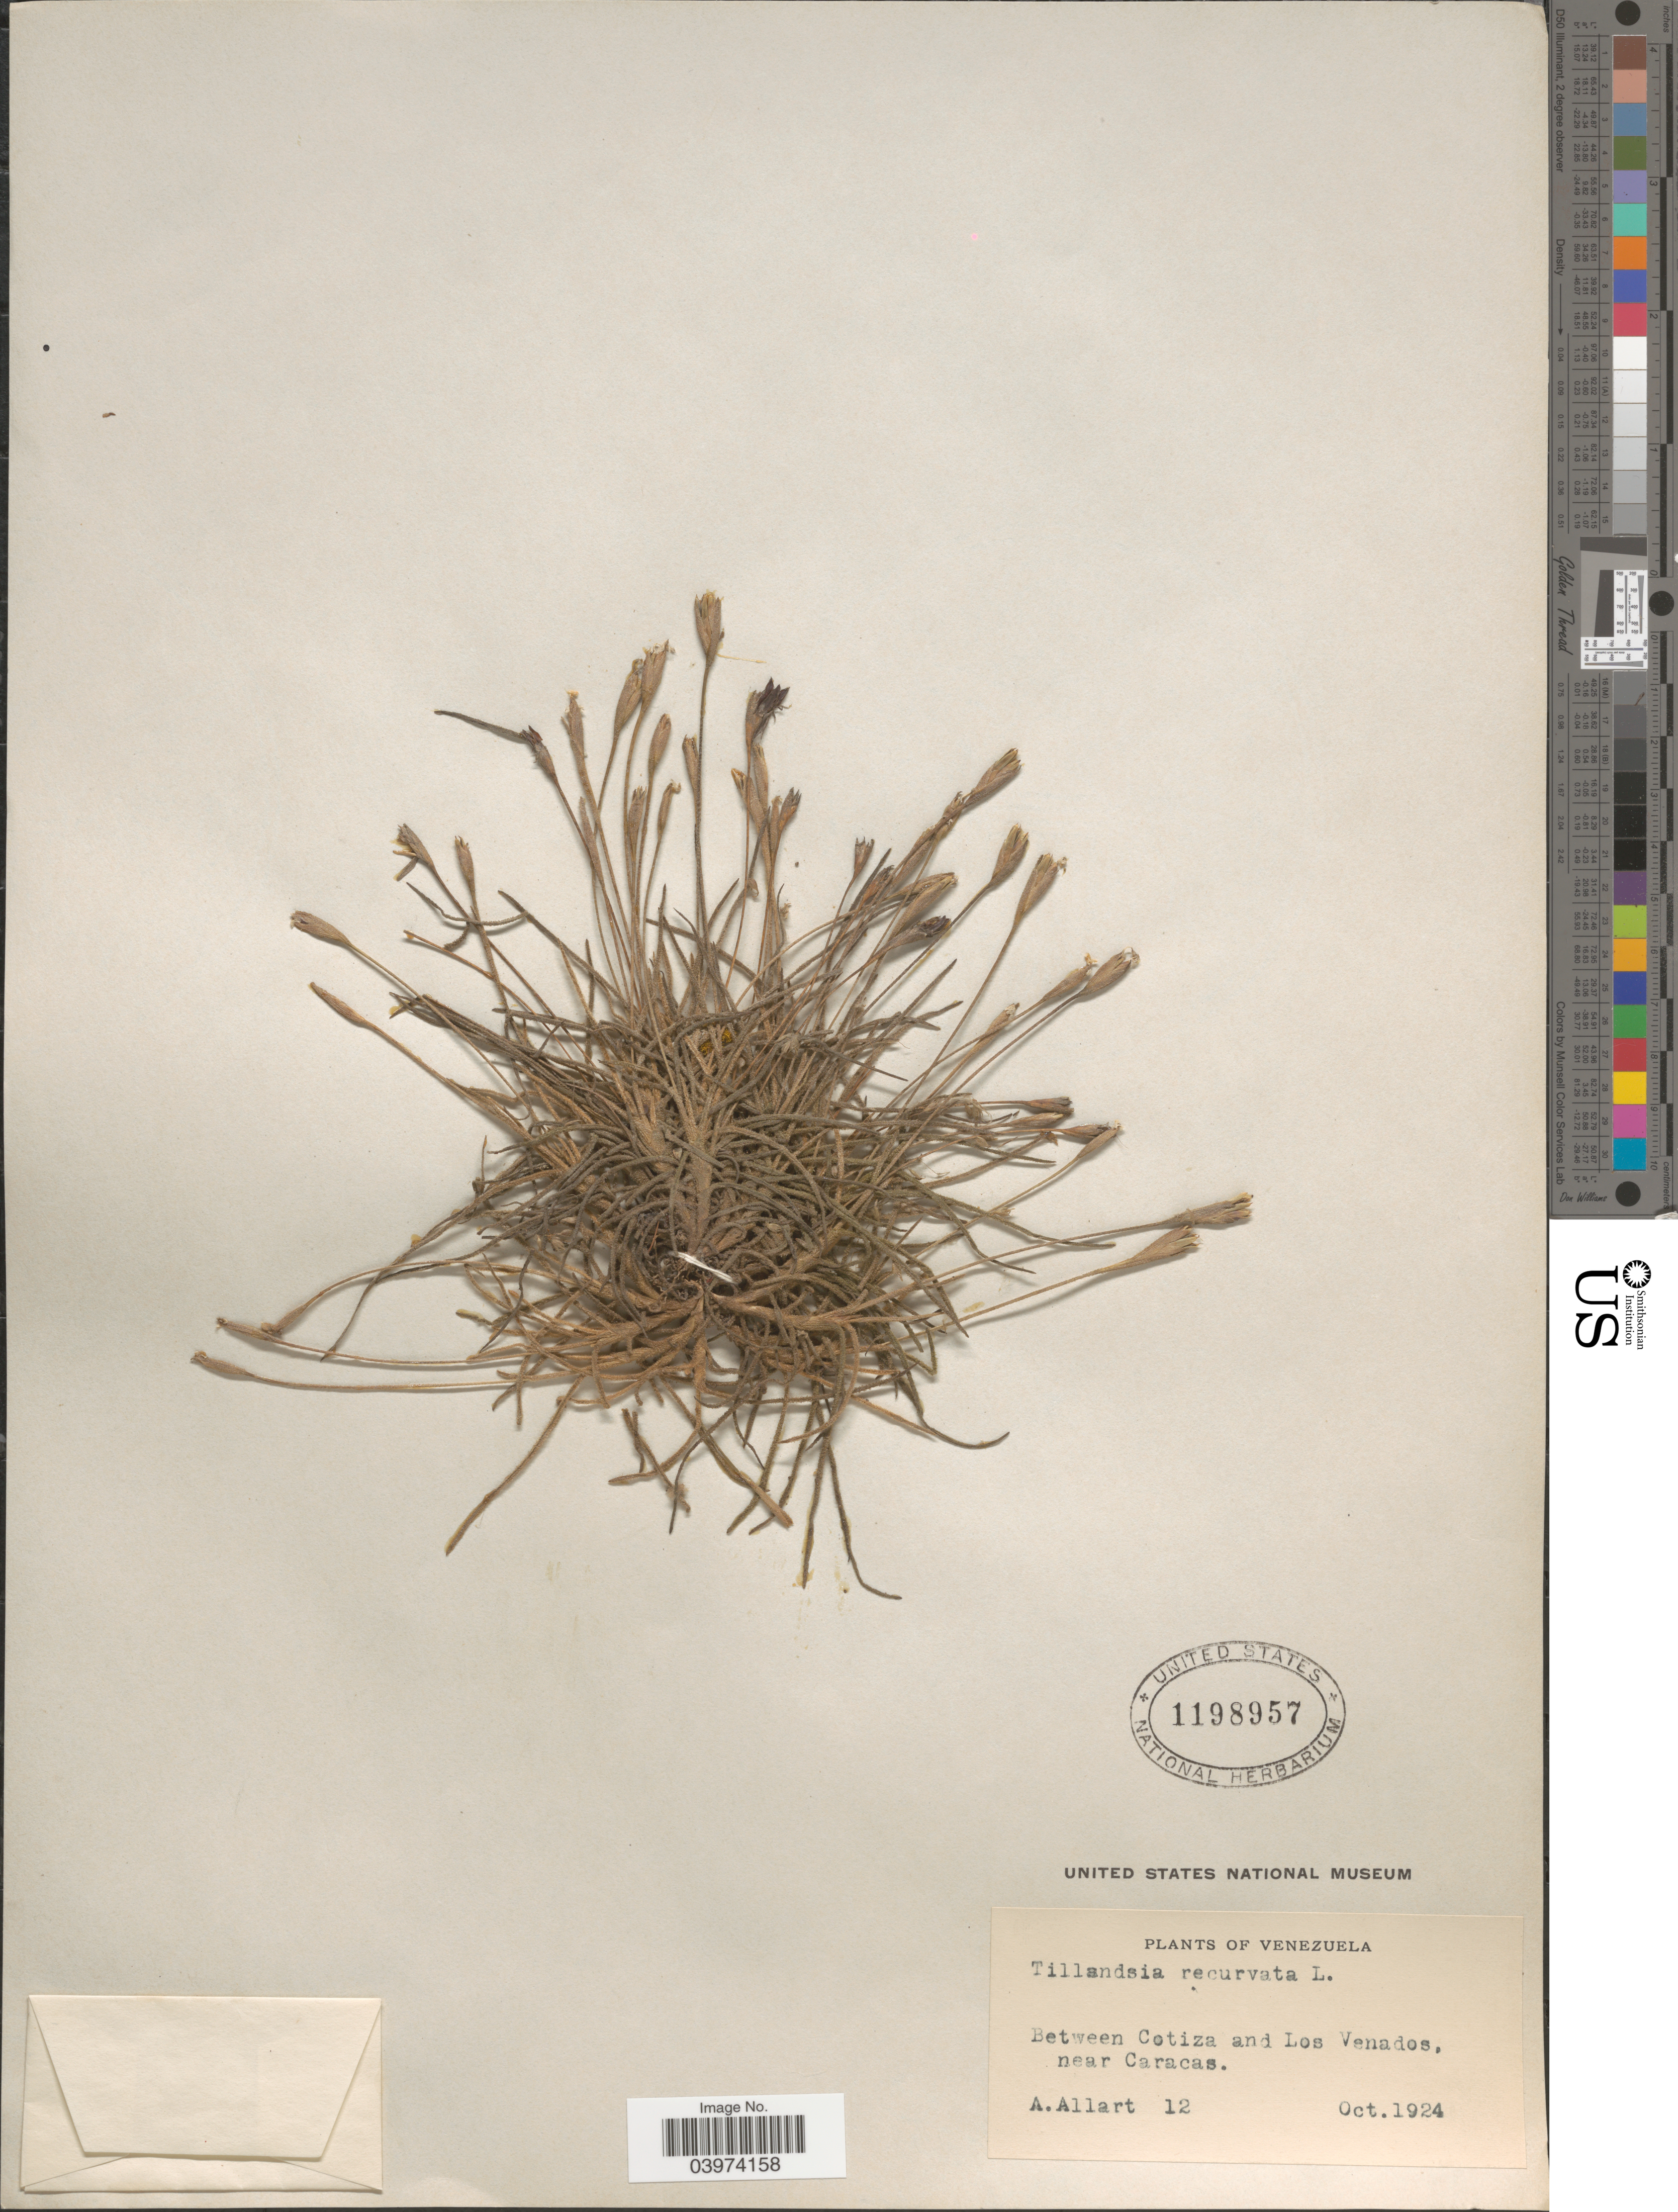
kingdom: Plantae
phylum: Tracheophyta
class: Liliopsida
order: Poales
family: Bromeliaceae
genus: Tillandsia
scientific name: Tillandsia recurvata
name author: L.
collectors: A. Allart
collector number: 12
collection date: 1924-10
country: Venezuela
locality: Between Cotiza and Los Venados, near Caracas.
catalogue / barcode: US 1198957